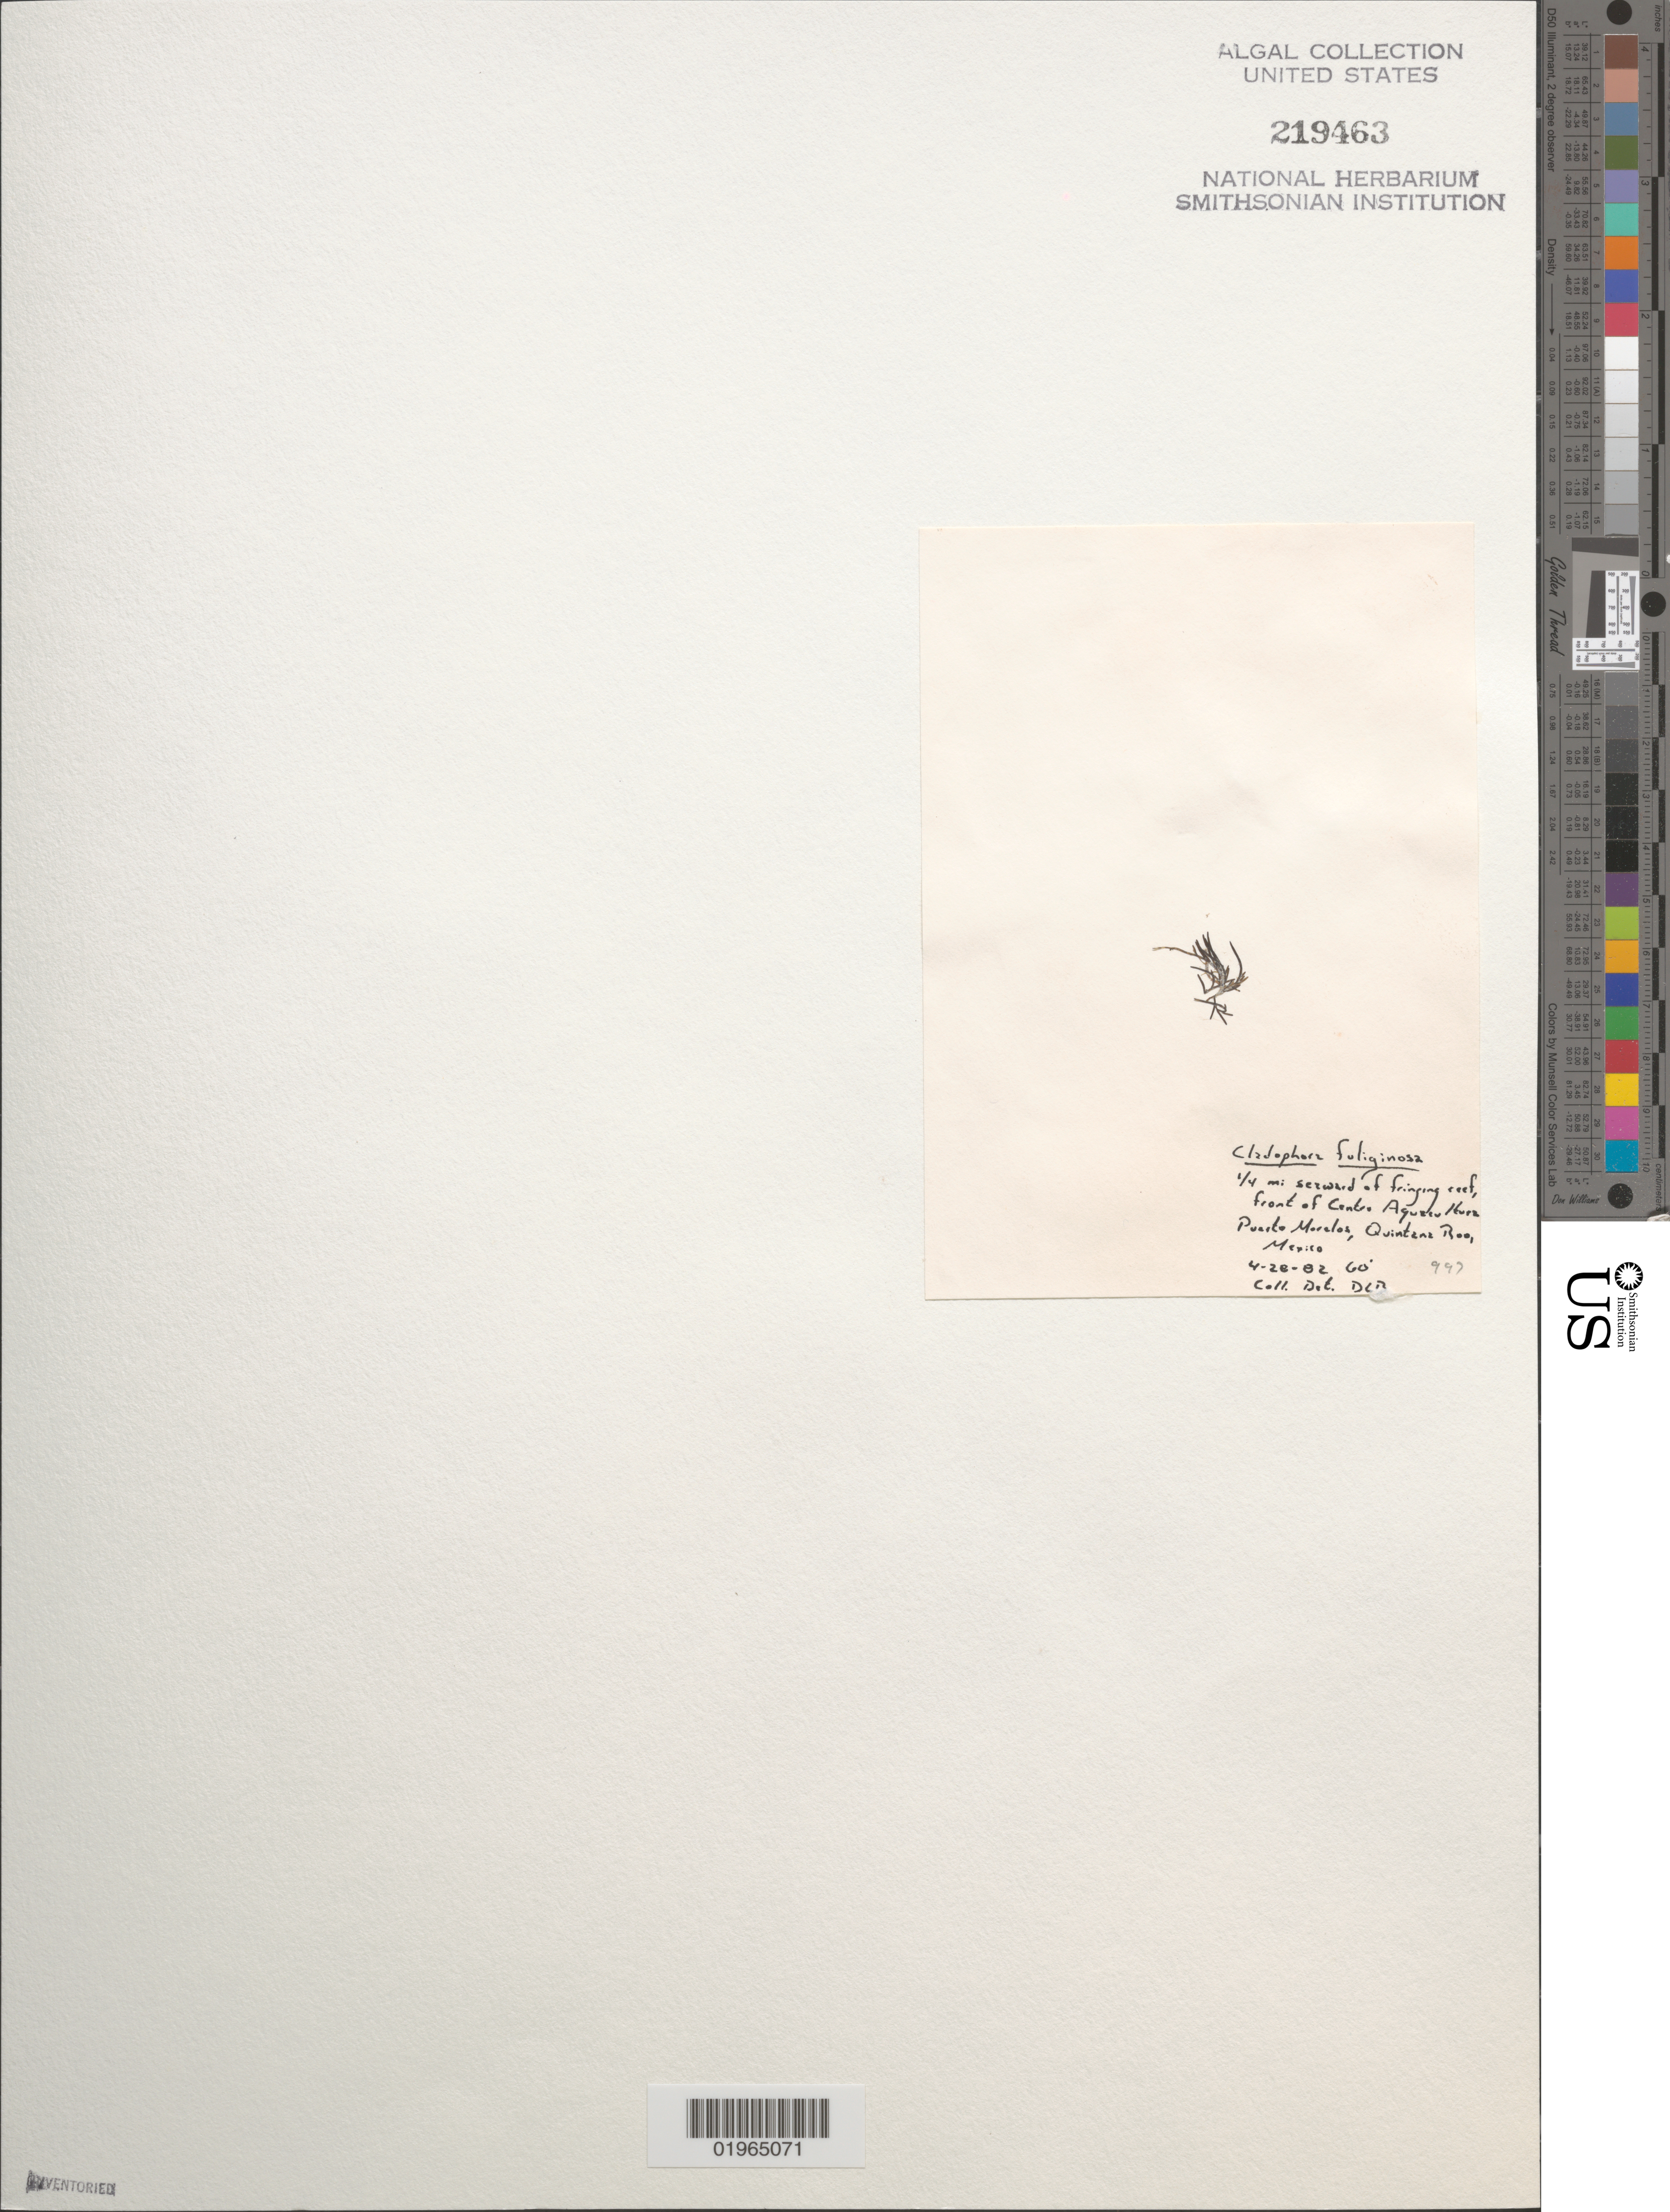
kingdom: Plantae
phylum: Chlorophyta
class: Ulvophyceae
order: Cladophorales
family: Cladophoraceae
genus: Cladophora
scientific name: Cladophora fuliginosa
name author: Kütz.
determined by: Ballantine, D. L.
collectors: D.L. Ballantine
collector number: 997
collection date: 1982-04-28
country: Mexico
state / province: Quintana Roo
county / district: Puerto Morelos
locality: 1/4 mi seaward of fringing reef, front of Centro Aquacultura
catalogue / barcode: US 219463